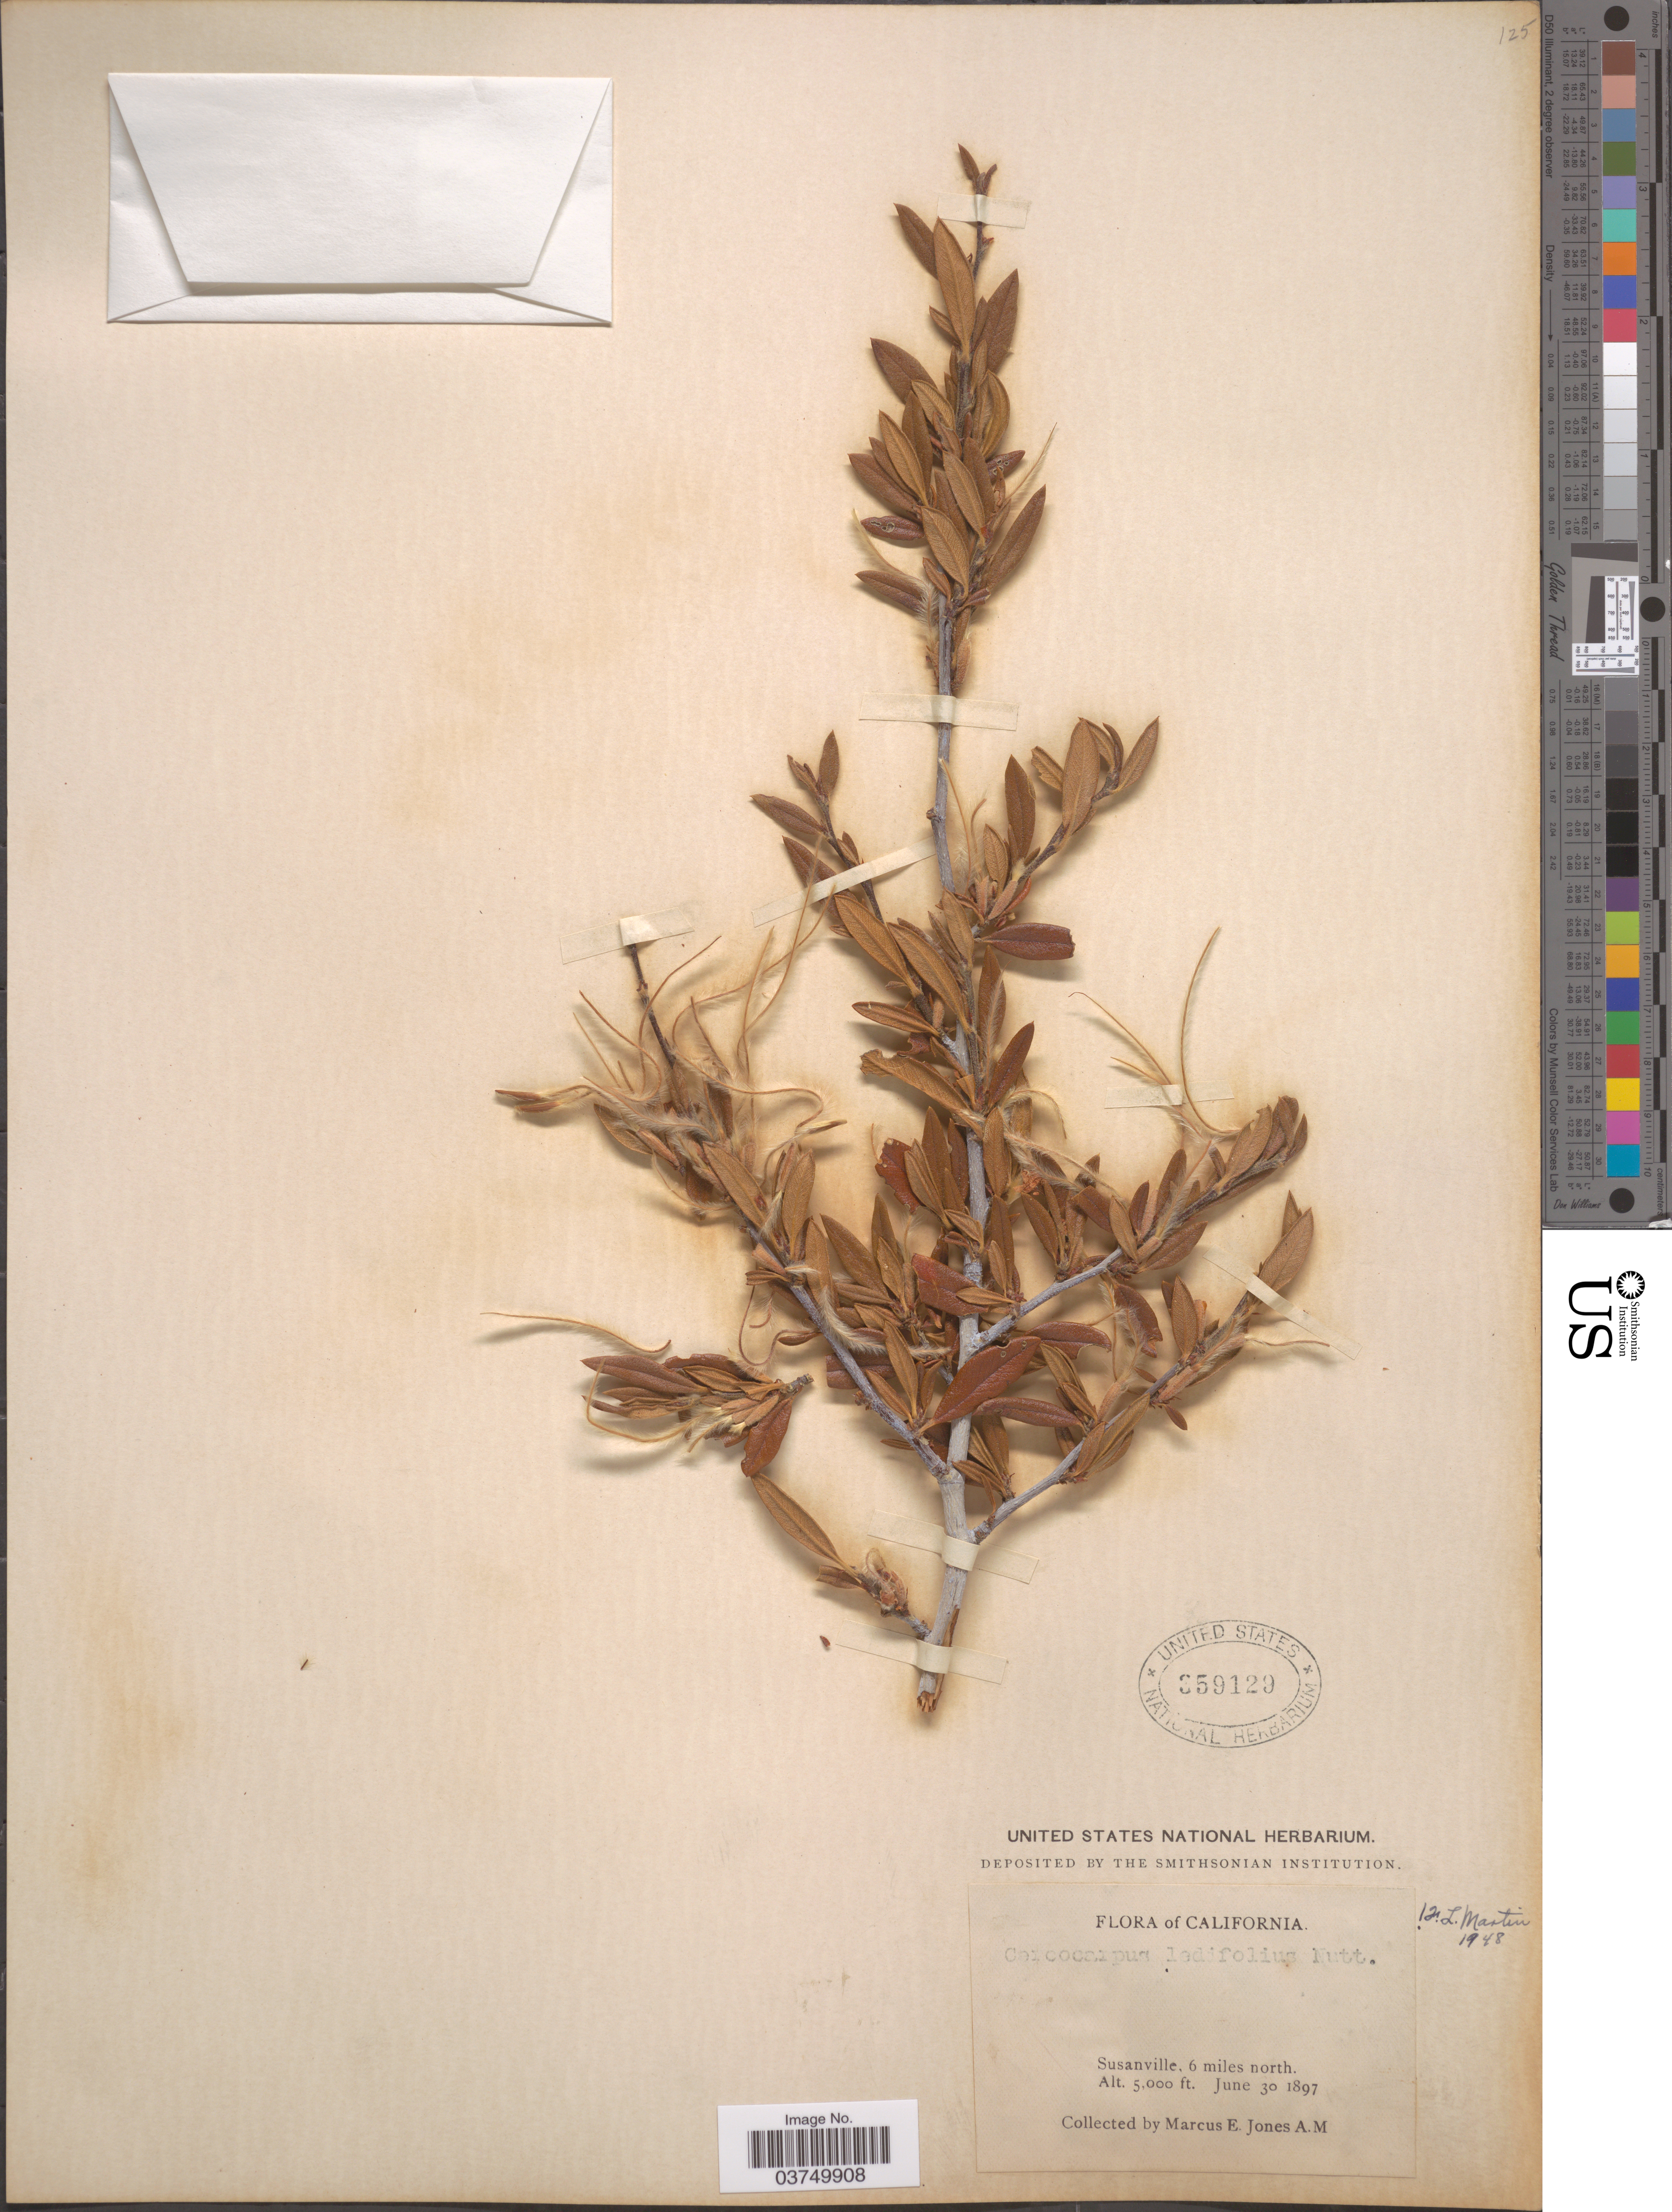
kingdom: Plantae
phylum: Tracheophyta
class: Magnoliopsida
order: Rosales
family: Rosaceae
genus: Cercocarpus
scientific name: Cercocarpus ledifolius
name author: Nutt.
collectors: M. E. Jones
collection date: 1897-06-30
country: United States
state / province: California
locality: Susanville, 6 miles north.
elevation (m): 1524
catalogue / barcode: US 359129